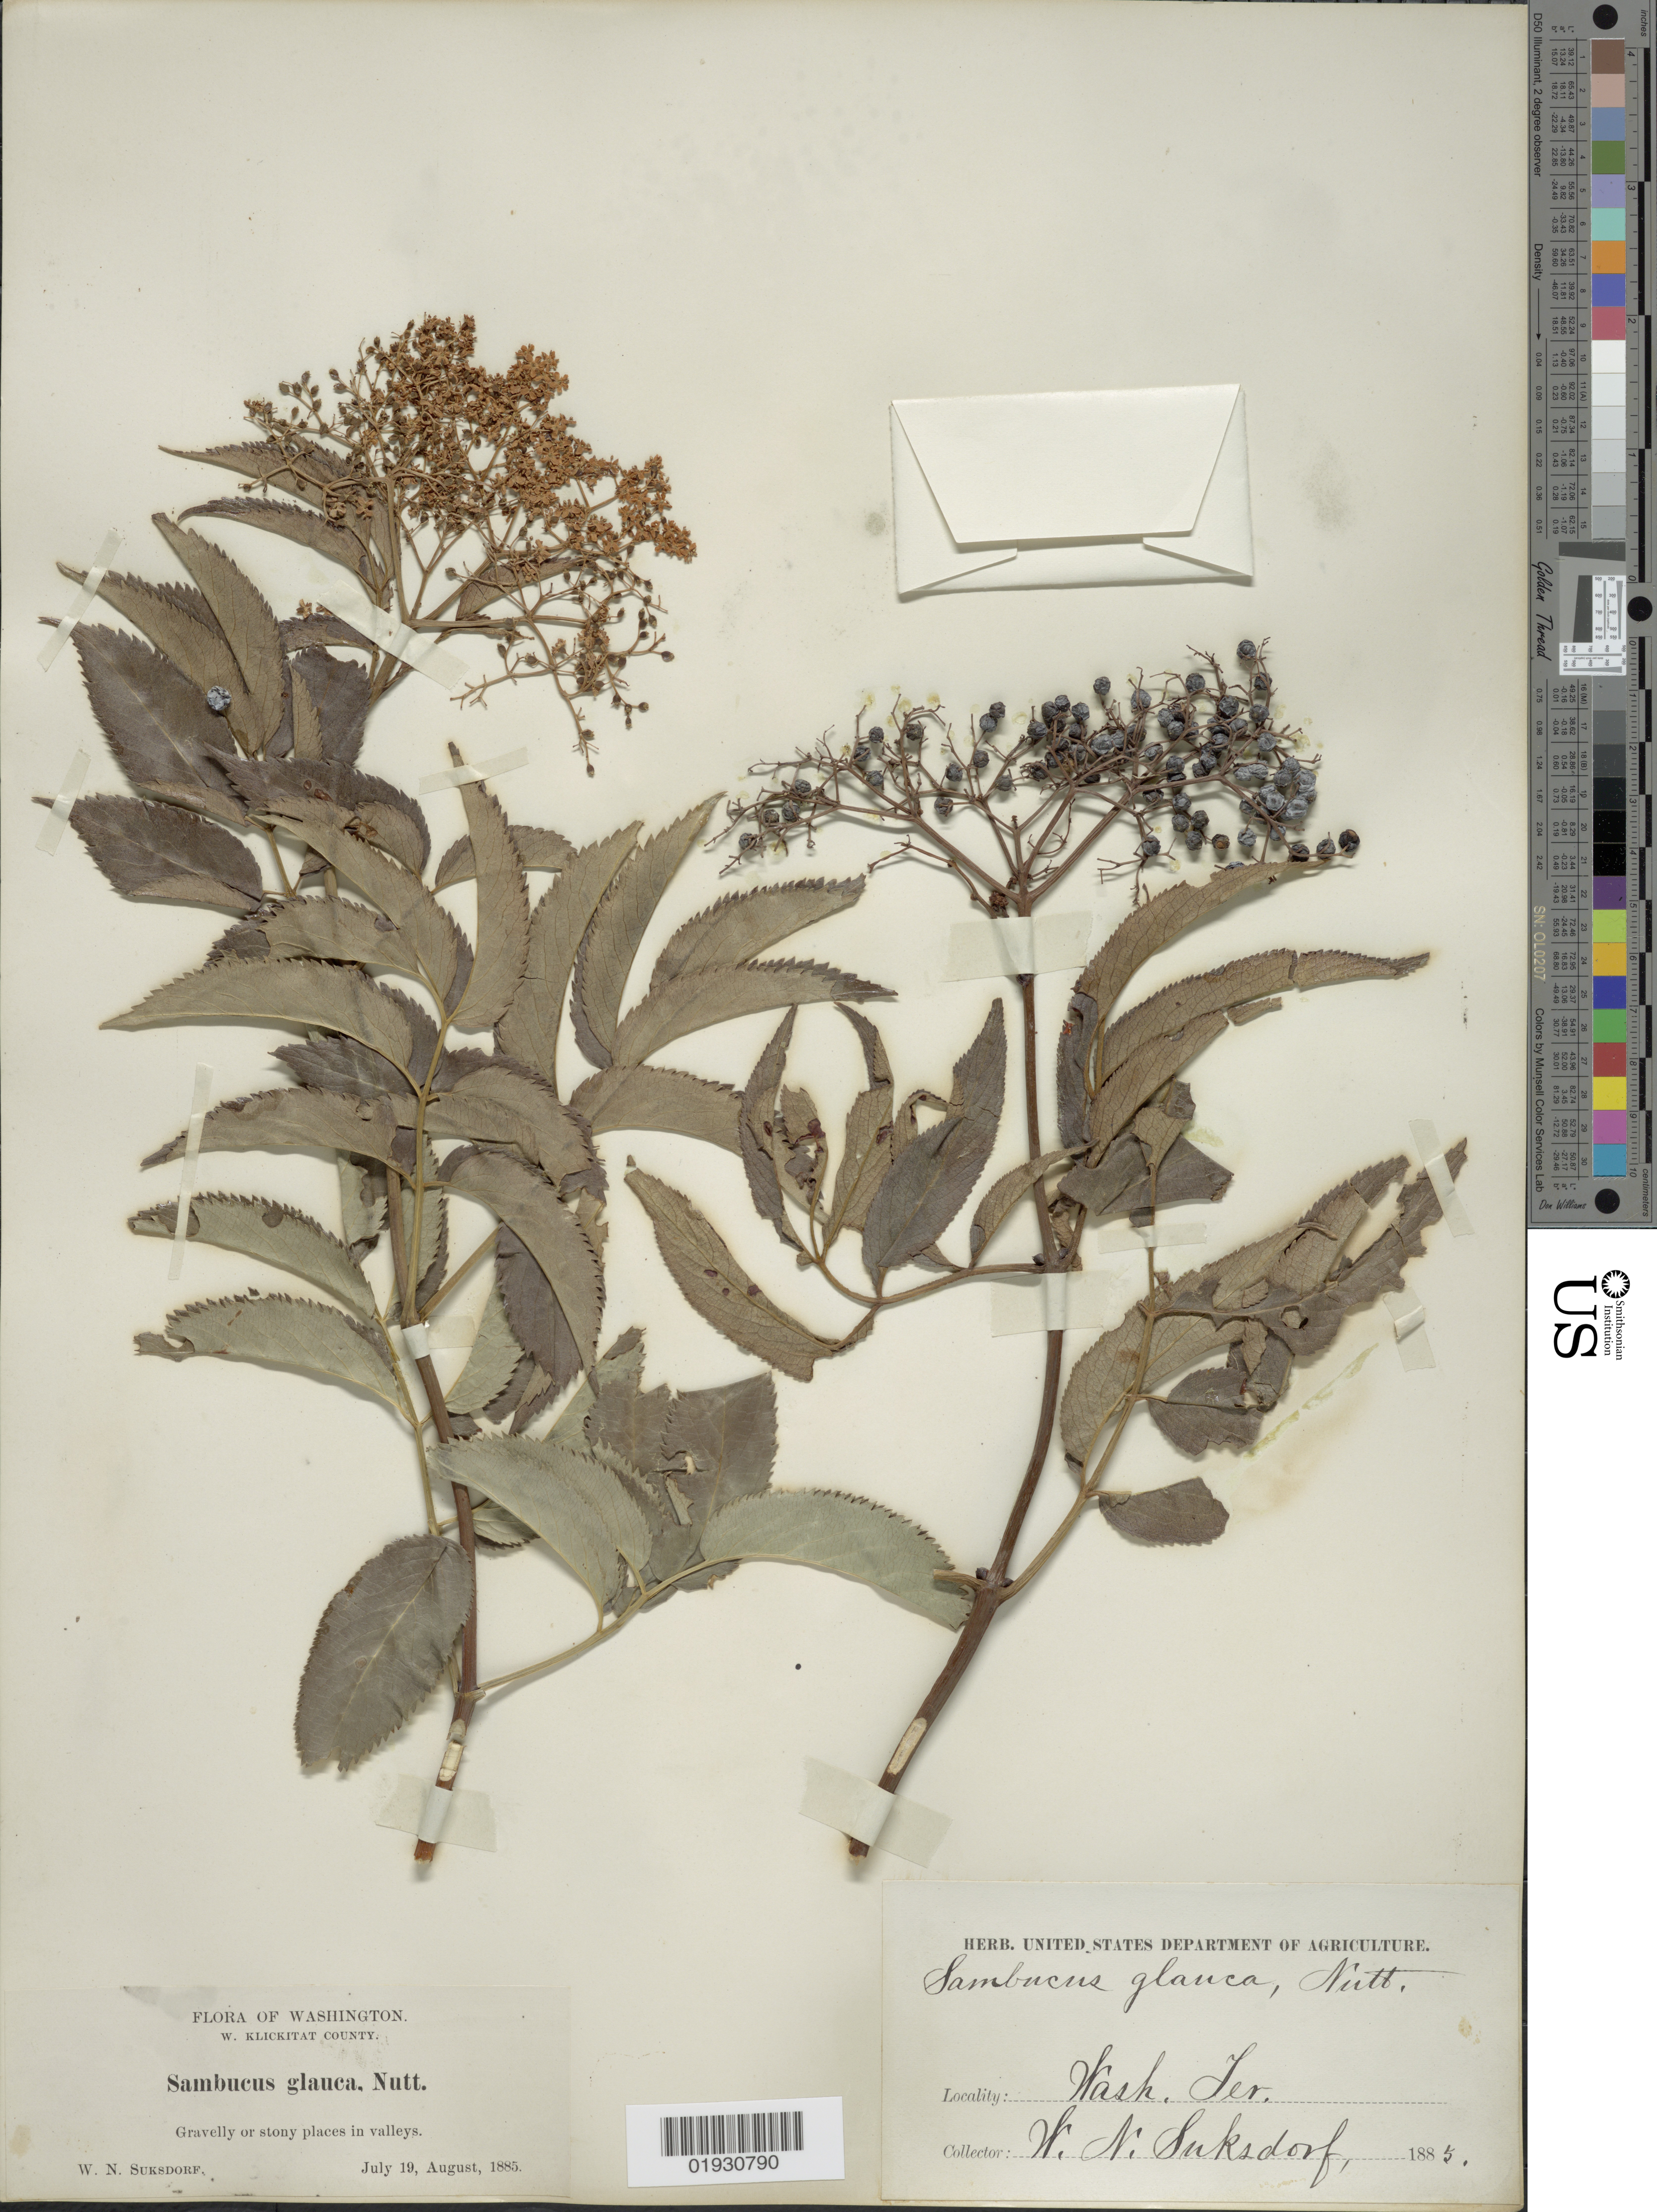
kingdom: Plantae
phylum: Tracheophyta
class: Magnoliopsida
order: Dipsacales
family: Viburnaceae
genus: Sambucus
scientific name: Sambucus cerulea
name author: Raf.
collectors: W. N. Suksdorf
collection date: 1885-07-19/1885-08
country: United States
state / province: Washington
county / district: Klickitat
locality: W, Klickitat County, Wash. Ter.